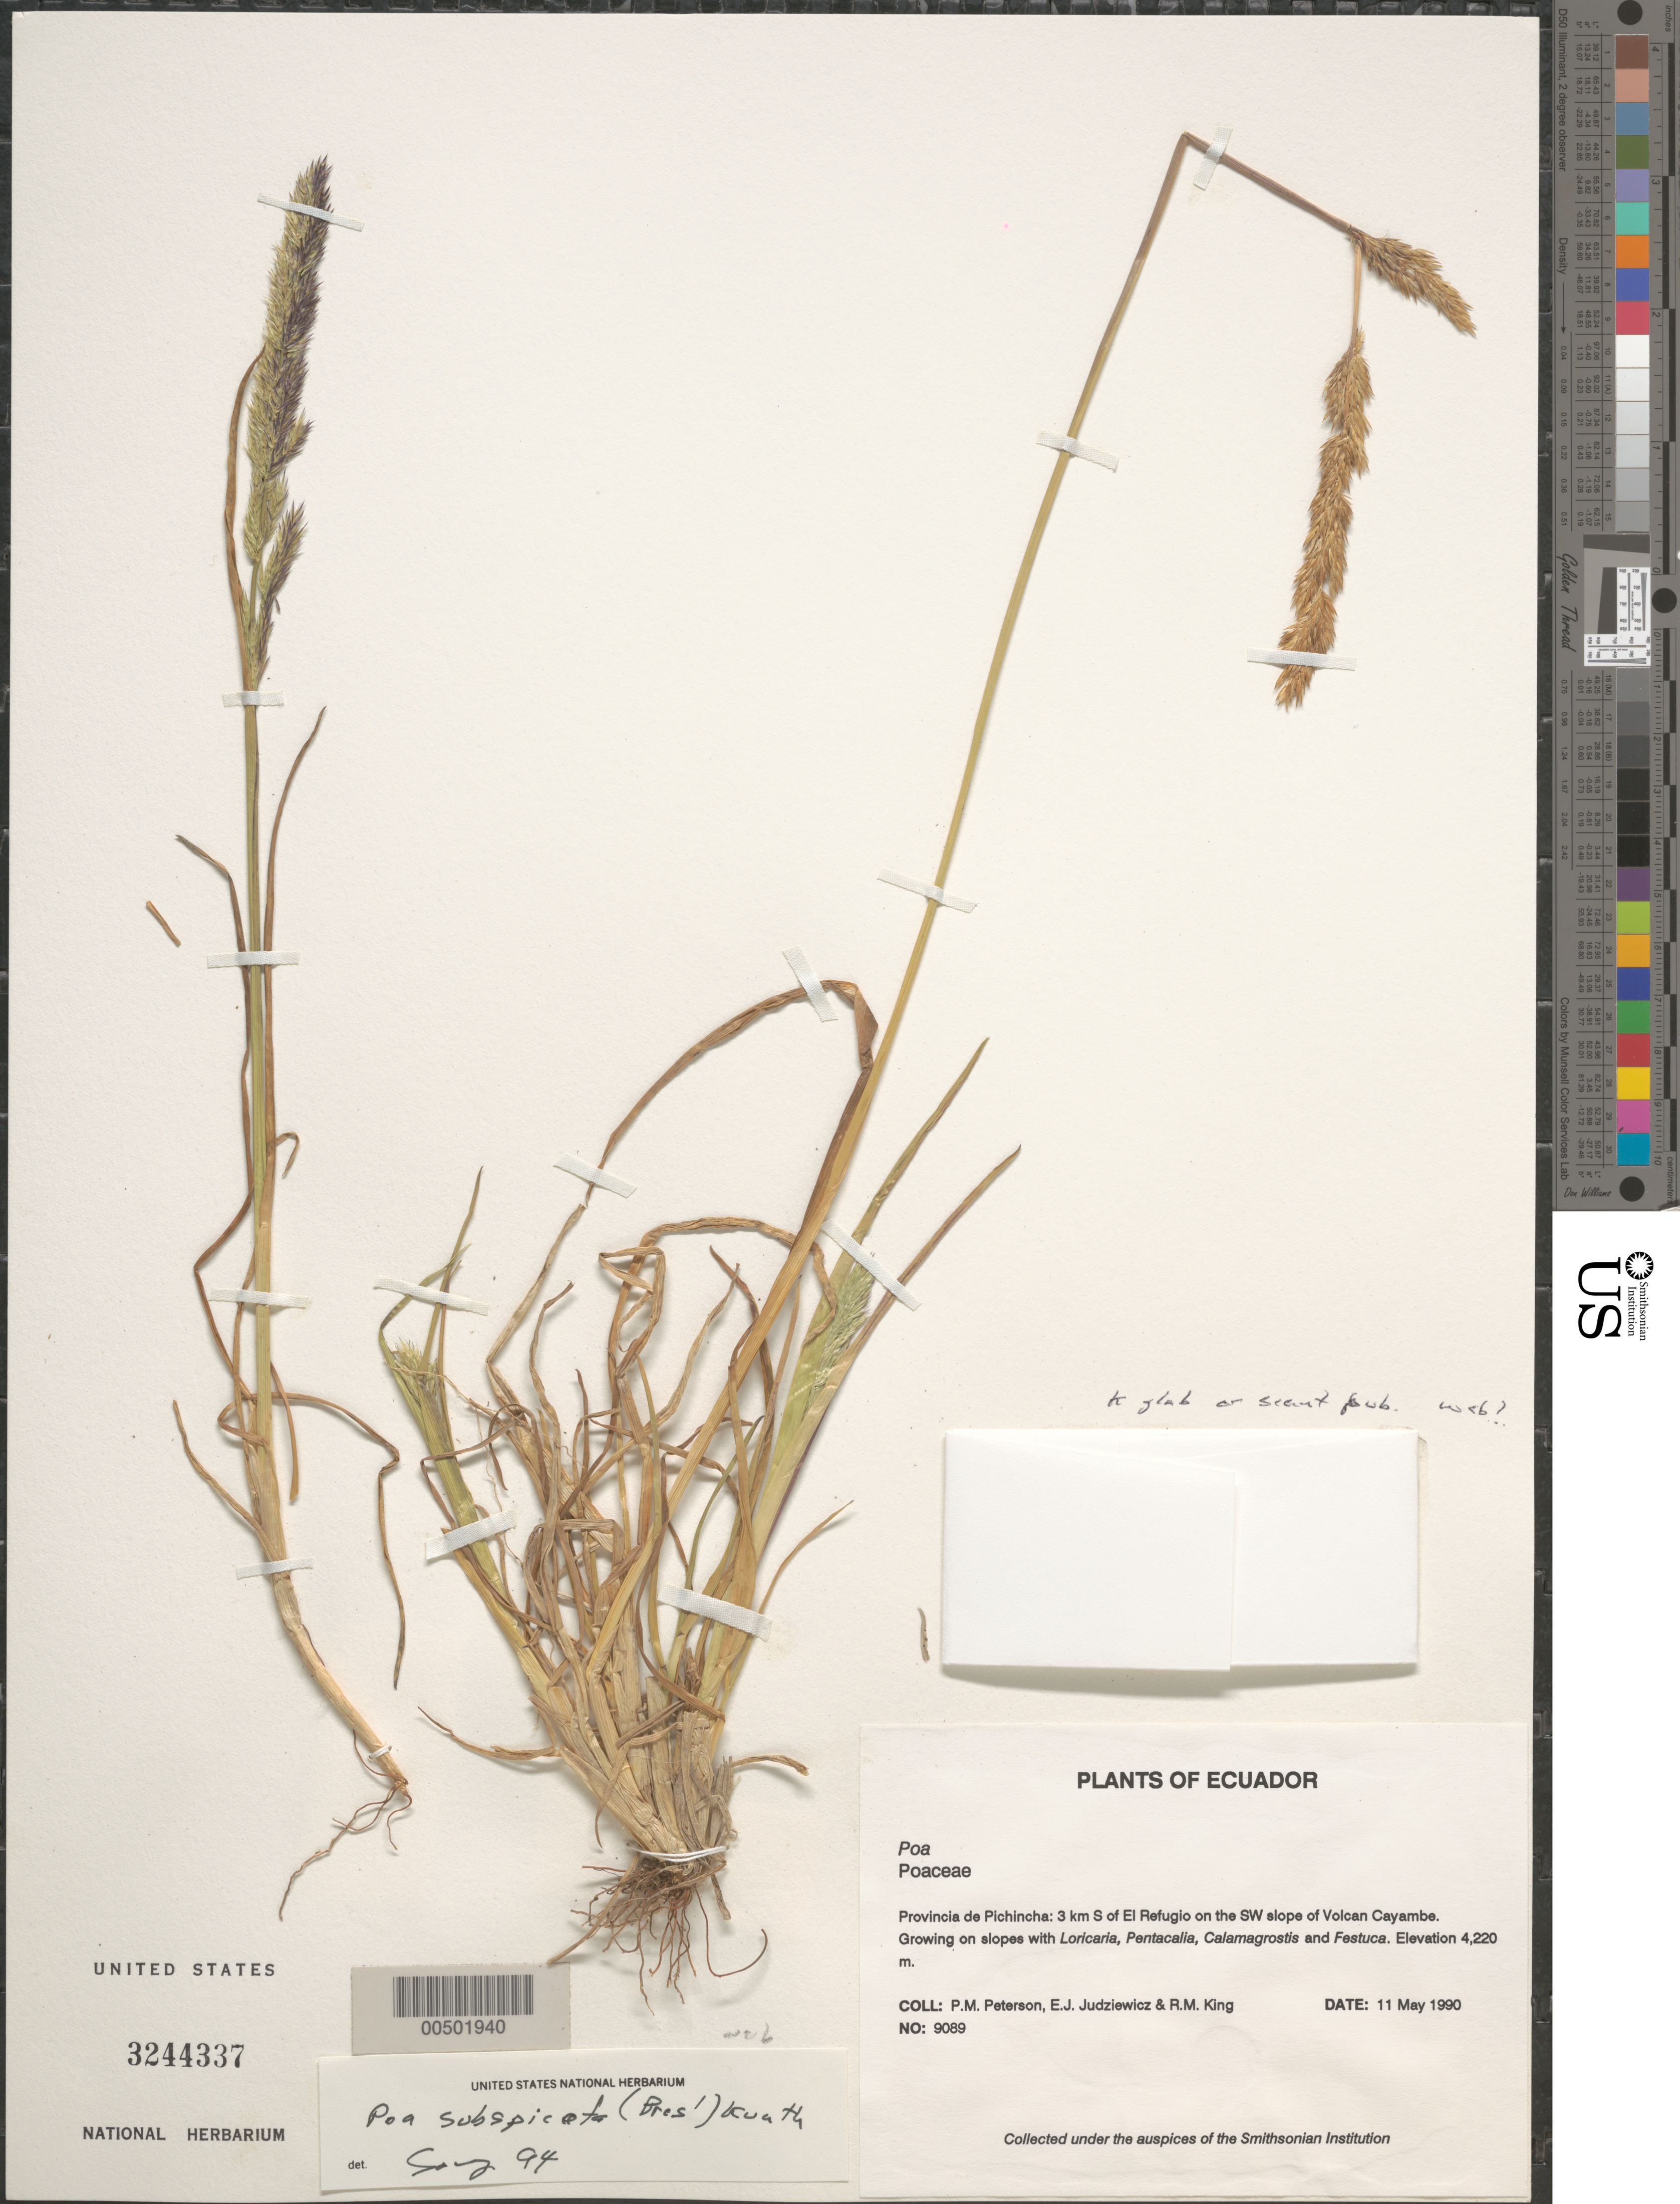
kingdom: Plantae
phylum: Tracheophyta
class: Liliopsida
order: Poales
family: Poaceae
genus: Poa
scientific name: Poa subspicata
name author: (J. Presl) Kunth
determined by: Soreng, Robert J., Research Associate (BOT), Smithsonian Institution - National Museum of Natural History (UNITED STATES)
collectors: P. M. Peterson, E. J. Judziewicz & R. M. King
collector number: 09089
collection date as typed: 11 May 1990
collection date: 1990-05-11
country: Ecuador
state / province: Pichincha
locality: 3 km S of El Refugio on the SW slope of Volcan Cayambe.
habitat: Growing on slopes with Loricaria, Pentacalia, Calamagrostis and Festuca.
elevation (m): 4220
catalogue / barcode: US 3244337